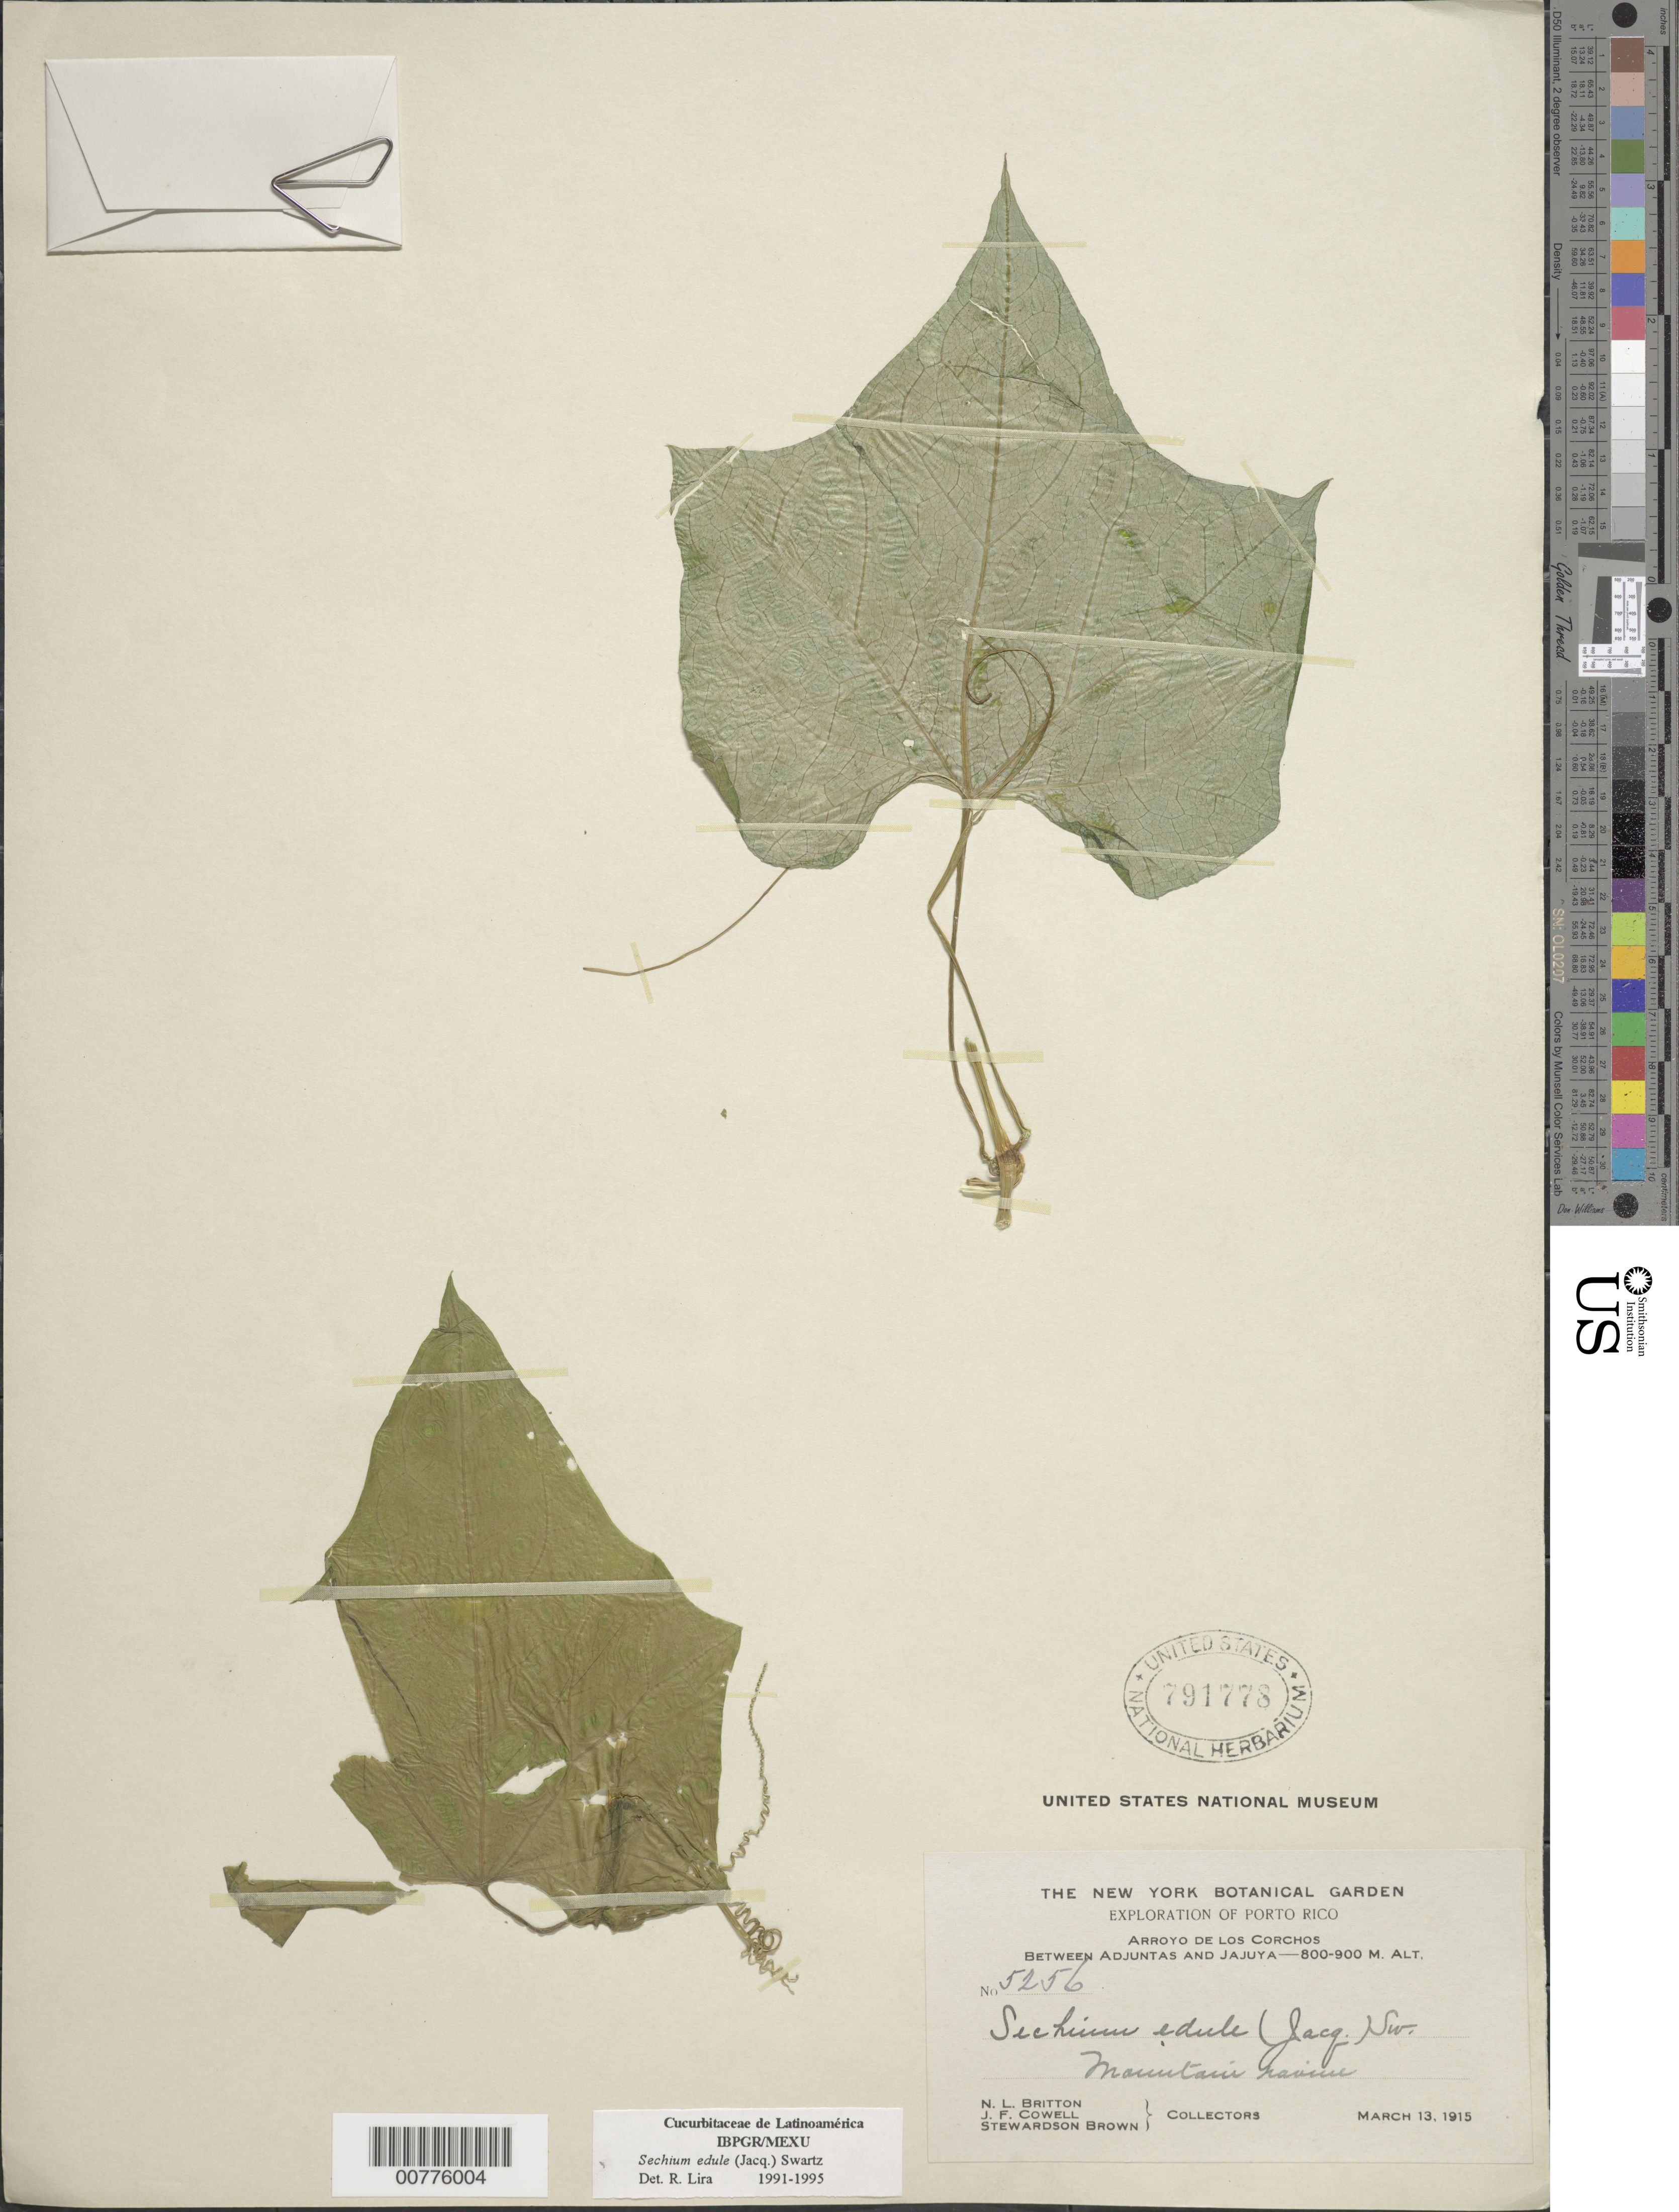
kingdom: Plantae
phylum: Tracheophyta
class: Magnoliopsida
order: Cucurbitales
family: Cucurbitaceae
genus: Sicyos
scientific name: Sicyos edulis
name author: Jacq.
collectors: N. Britton, J. F. Cowell & S. Brown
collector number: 5256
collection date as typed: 13 Mar 1915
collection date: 1915-03-13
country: Puerto Rico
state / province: Adjuntas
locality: Arroyo de los Corchos, between Adjuntas and Jajuya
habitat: Mountain ravine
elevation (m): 800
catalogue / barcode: US 791778